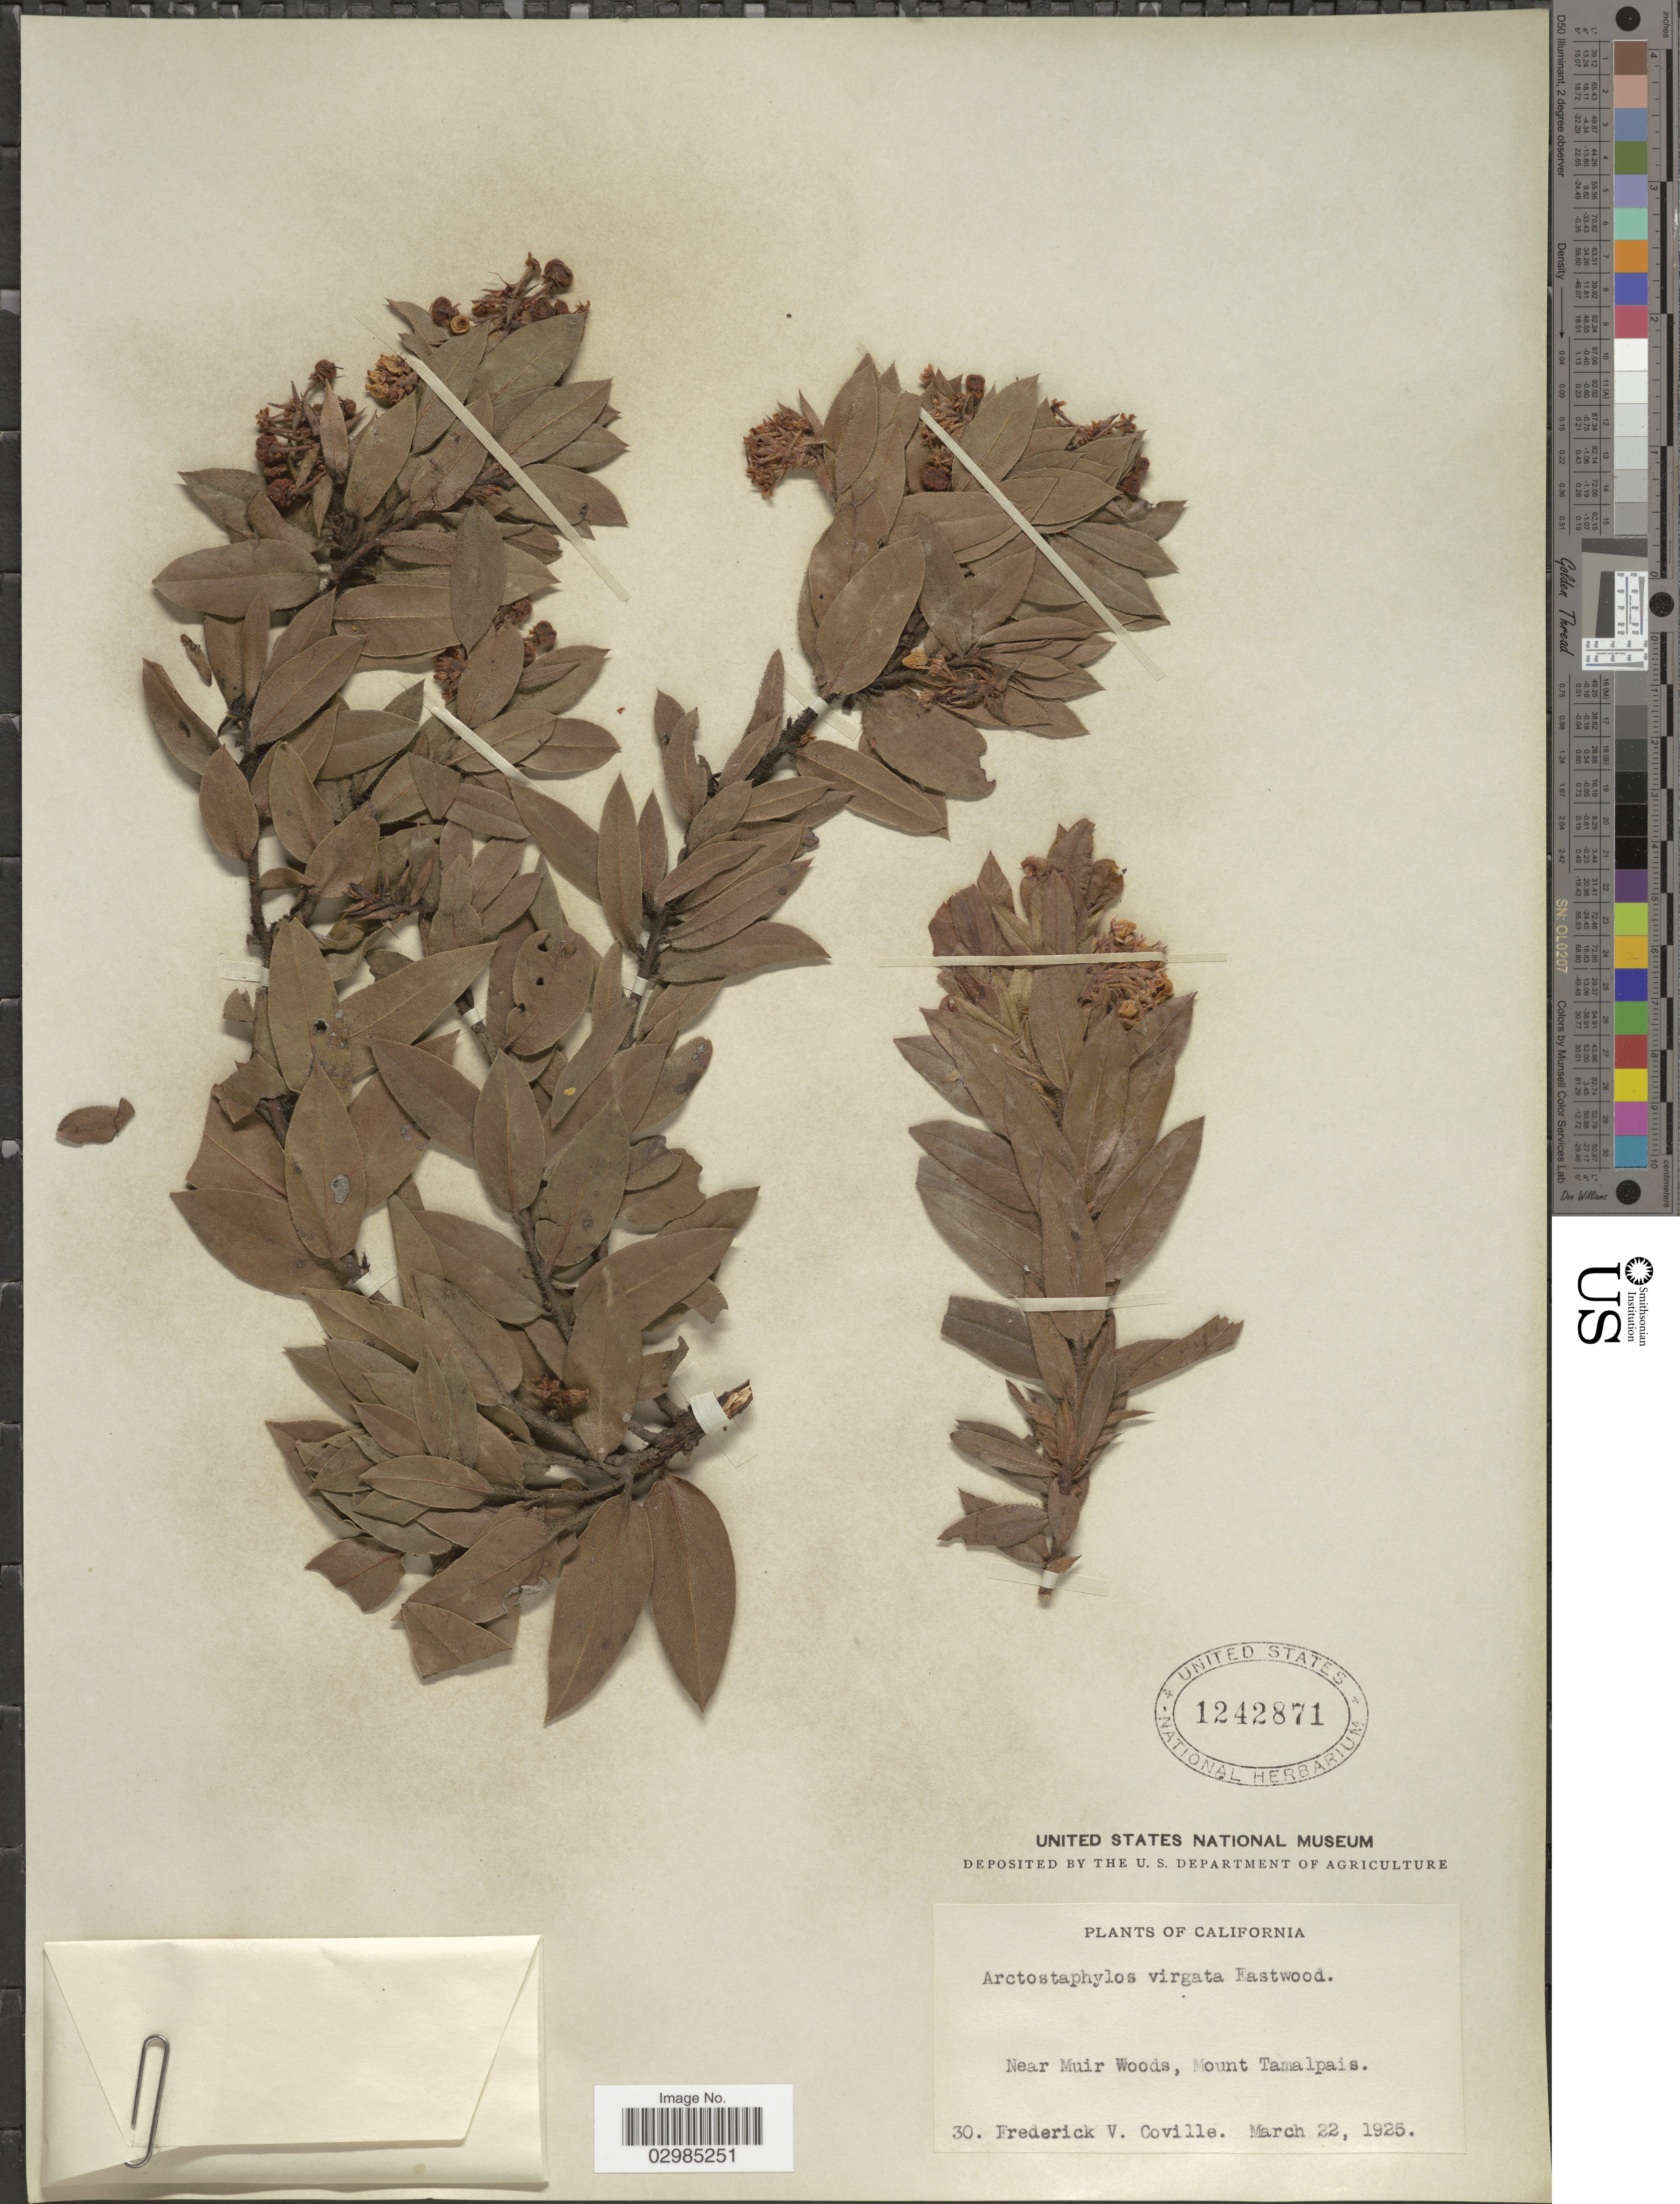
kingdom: Plantae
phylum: Tracheophyta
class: Magnoliopsida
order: Ericales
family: Ericaceae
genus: Arctostaphylos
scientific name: Arctostaphylos virgata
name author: Eastw.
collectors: F. V. Coville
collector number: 30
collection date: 1925-03-22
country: United States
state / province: California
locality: Near Muir Woods, Mount Tamalpais.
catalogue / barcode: US 1242871